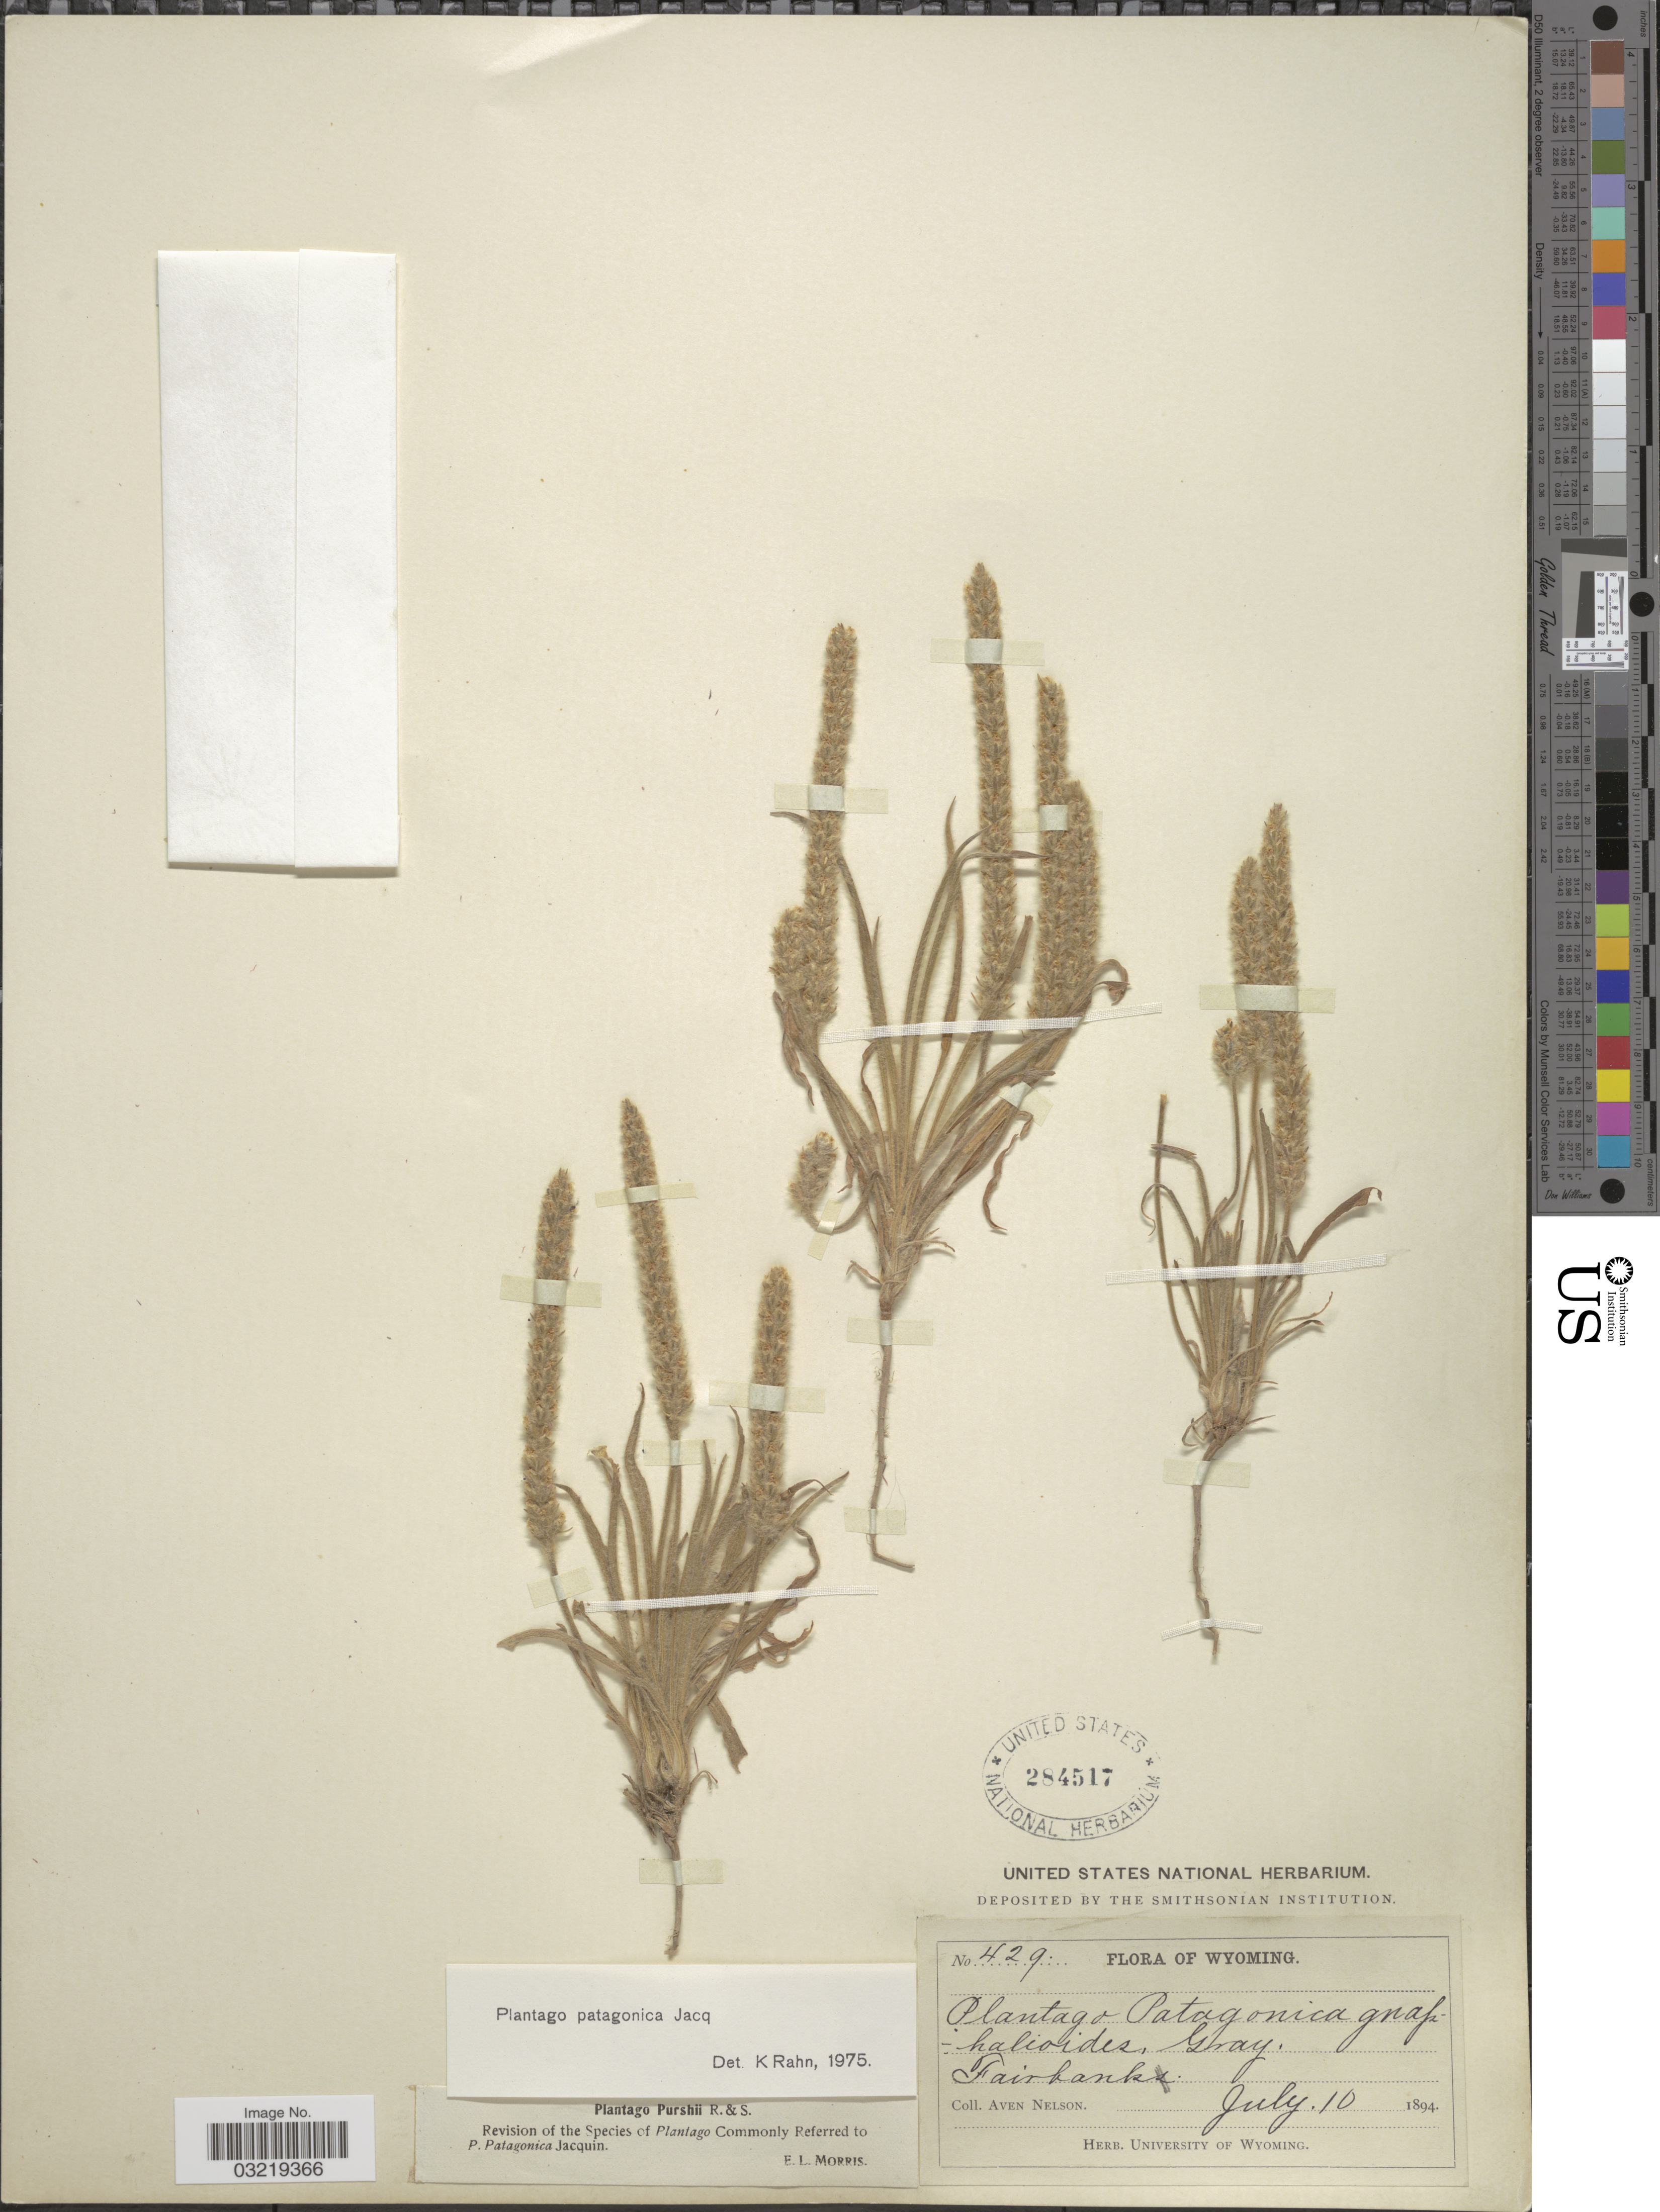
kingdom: Plantae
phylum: Tracheophyta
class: Magnoliopsida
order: Lamiales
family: Plantaginaceae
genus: Plantago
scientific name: Plantago patagonica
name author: Jacq.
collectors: A. Nelson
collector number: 429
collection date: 1894-07-10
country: United States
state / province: Wyoming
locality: Fairbank.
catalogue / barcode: US 284517